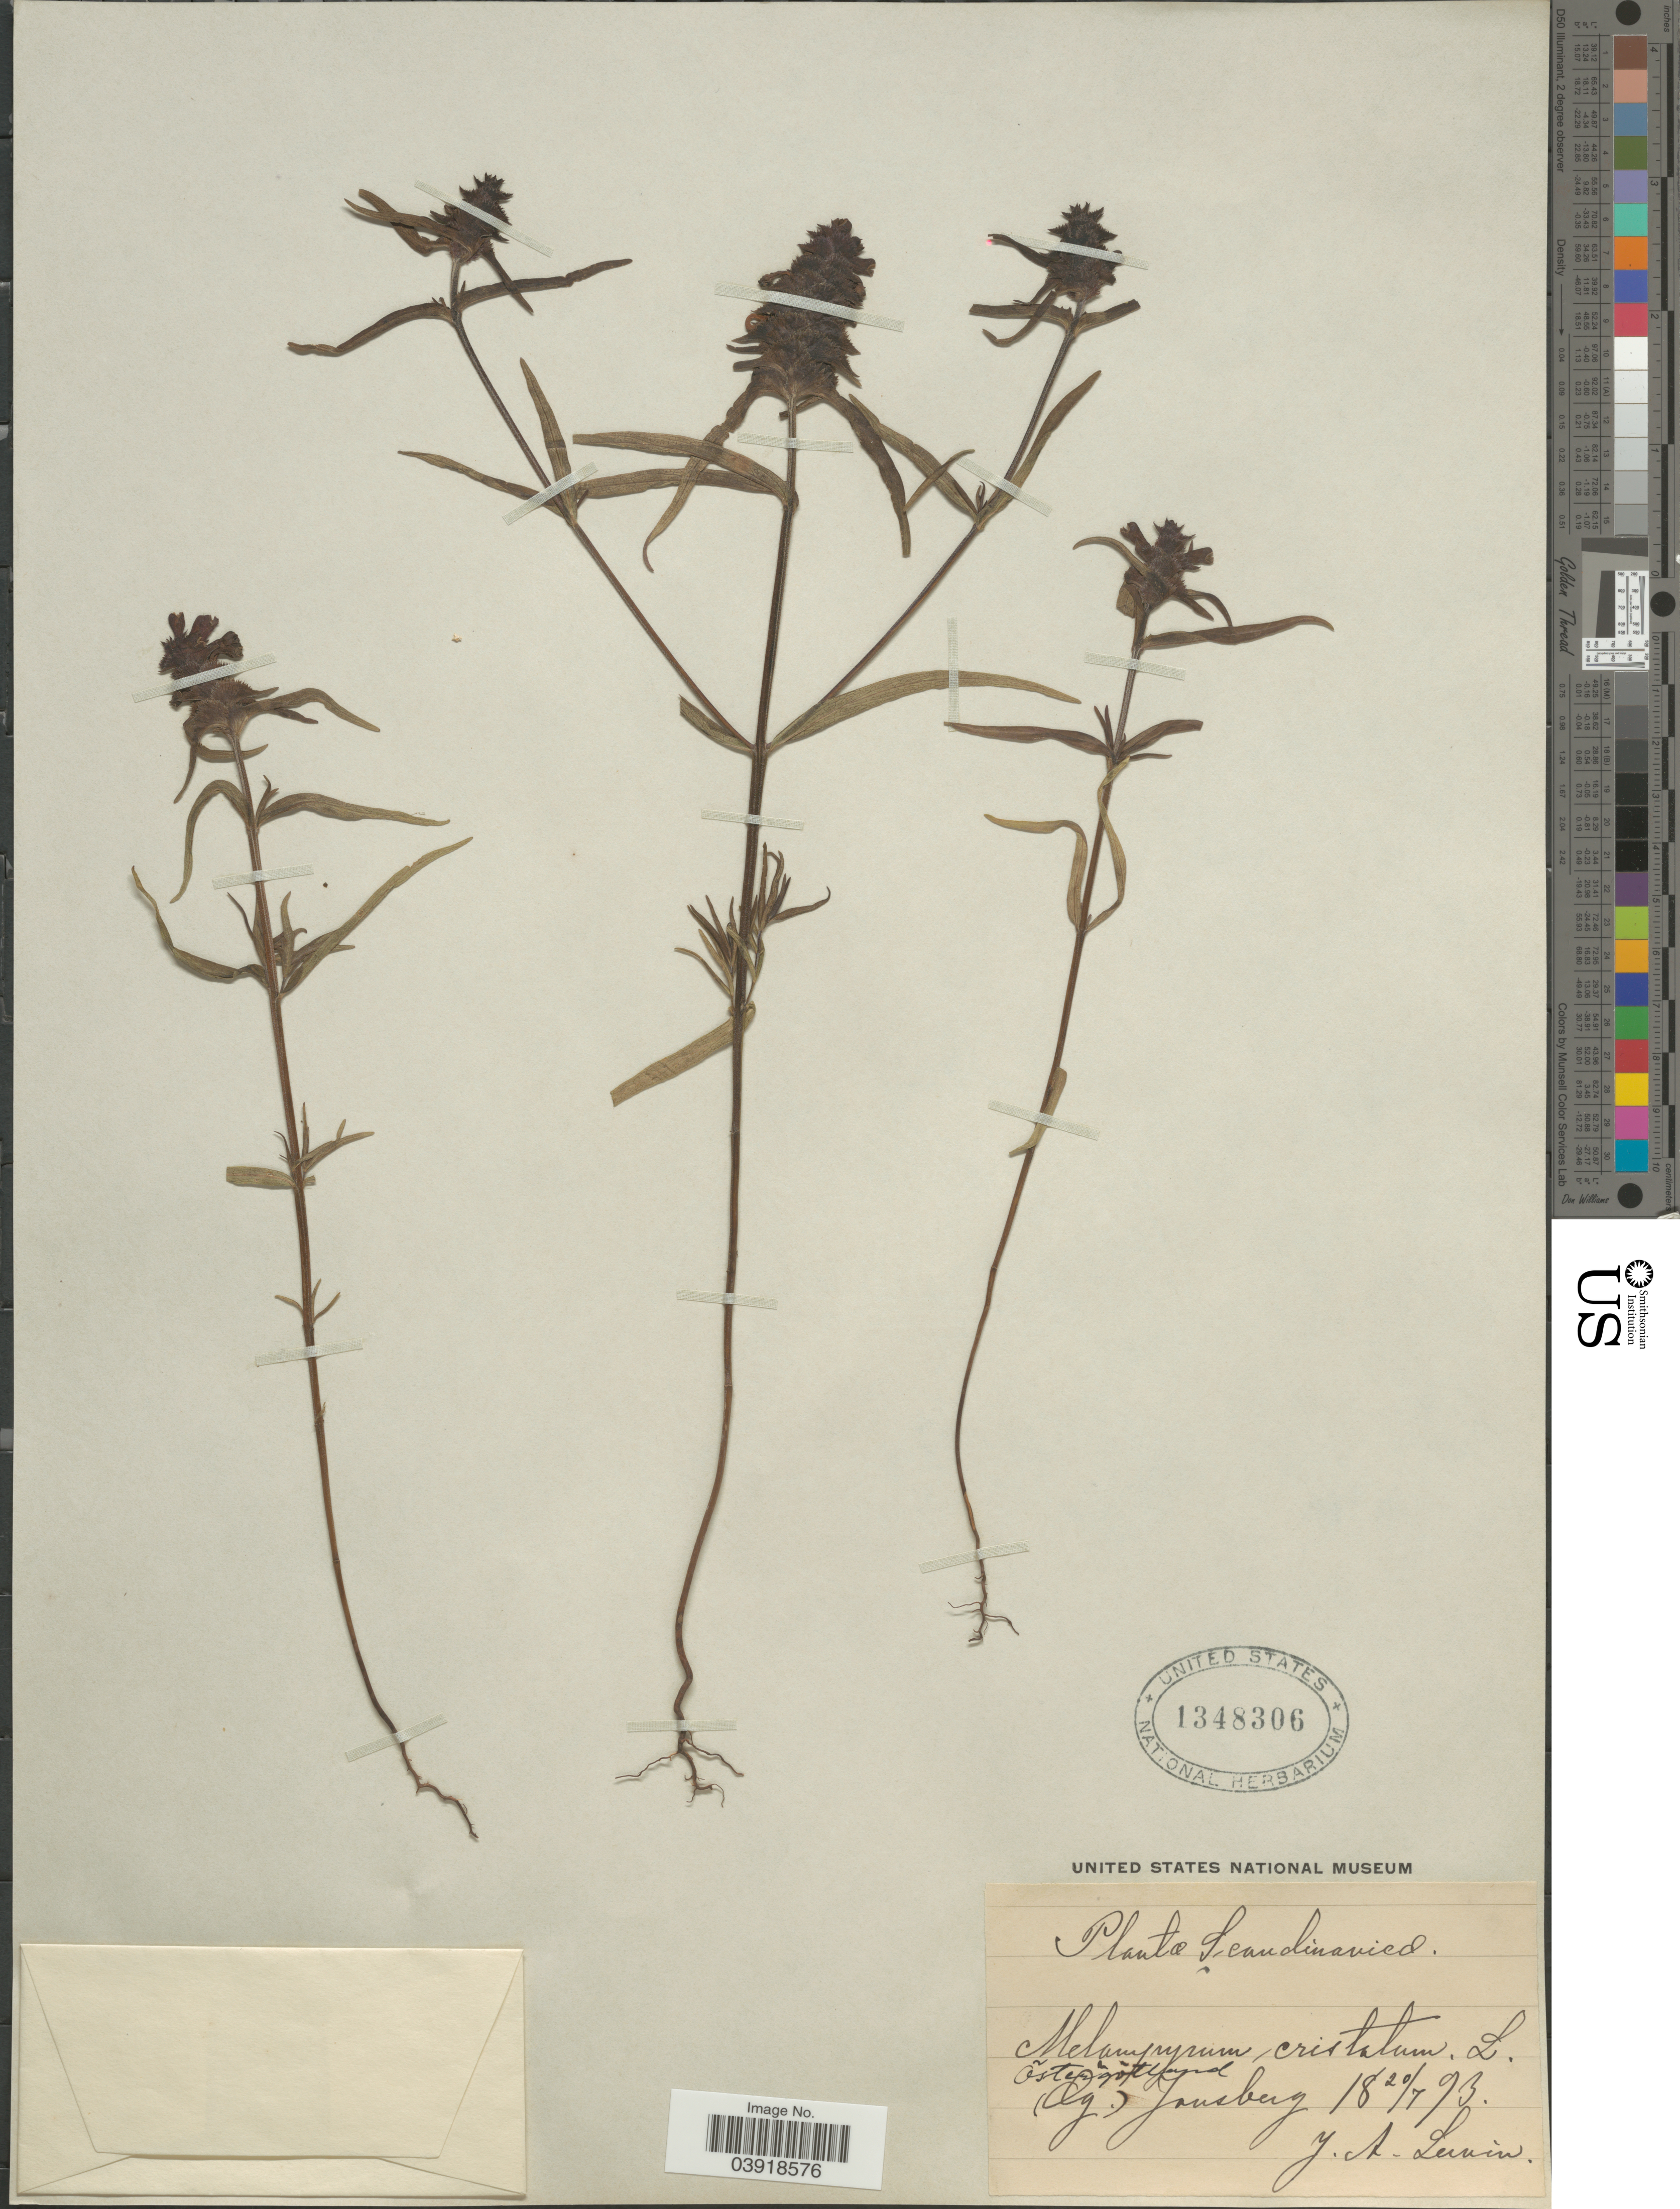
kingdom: Plantae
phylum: Tracheophyta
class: Magnoliopsida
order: Lamiales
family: Orobanchaceae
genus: Melampyrum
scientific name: Melampyrum cristatum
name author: Hablitz ex Steud.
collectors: J. Lenin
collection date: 1893-07-20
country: Sweden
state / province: Östergötland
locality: Scandinaviea. Õstergõtland (Og.) Jonsberg.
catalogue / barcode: US 1348306